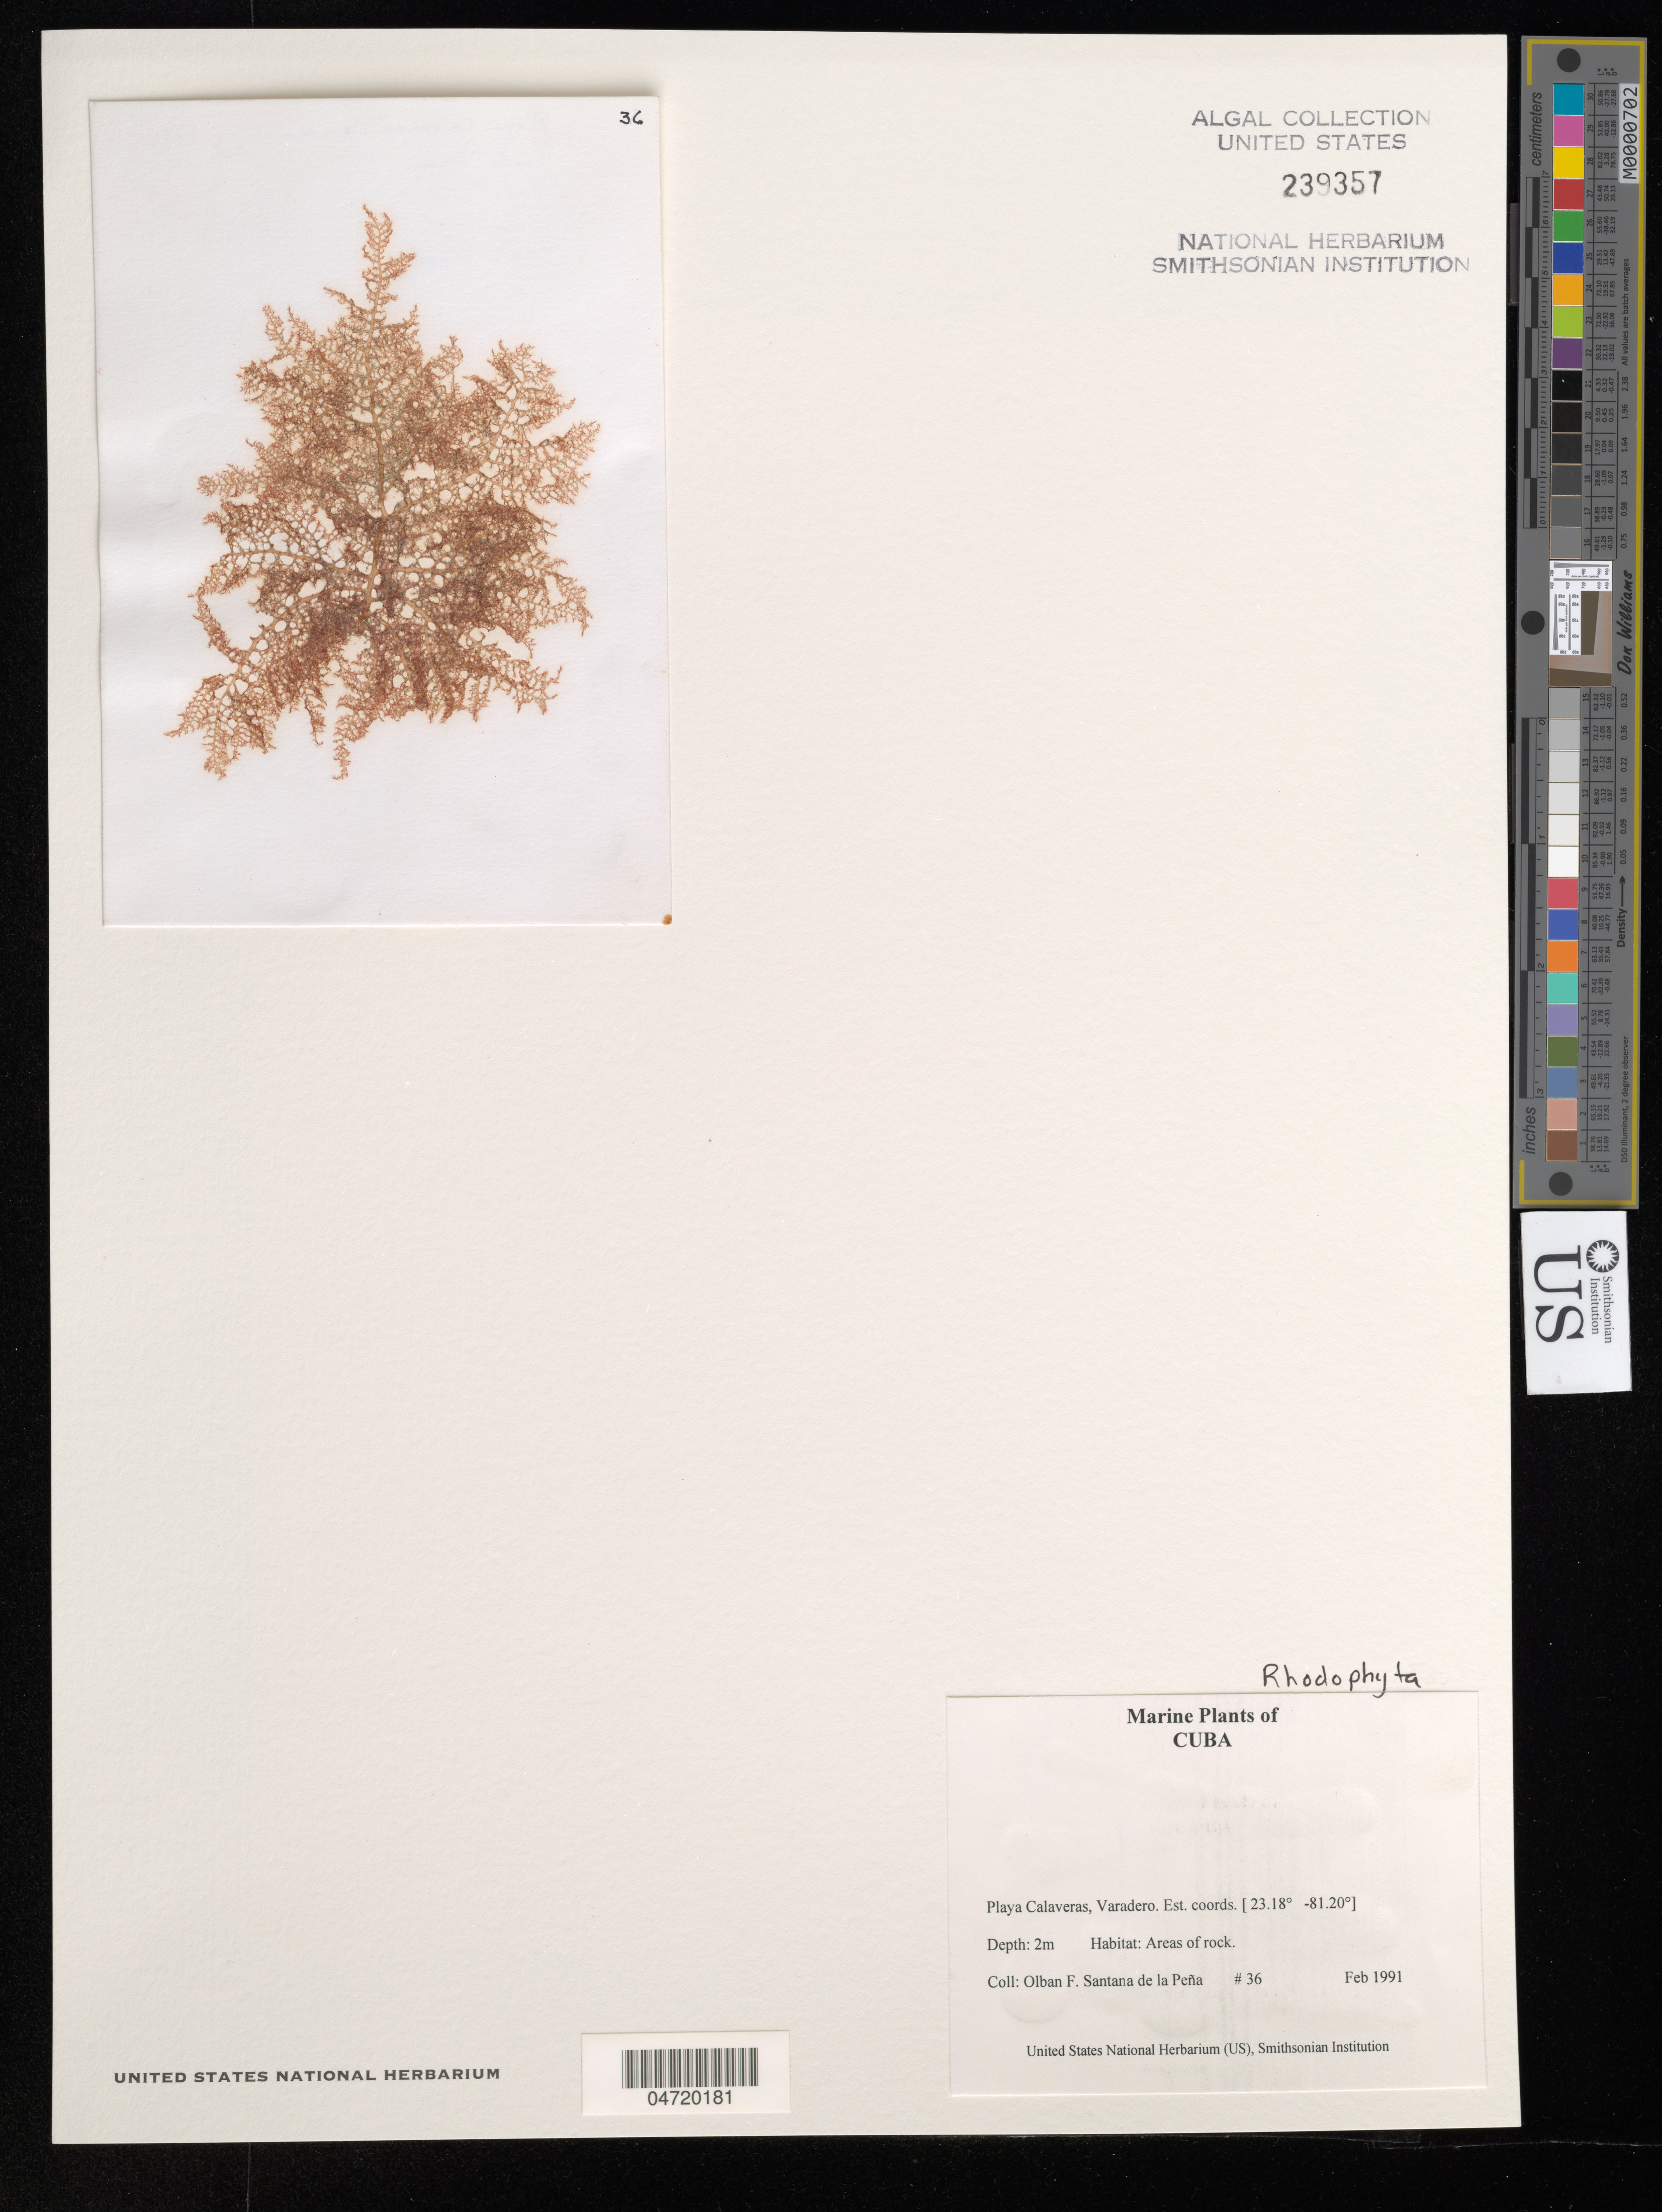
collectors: O. Santana de la Peña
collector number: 36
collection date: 1991-02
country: Cuba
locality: Playa Calaveras, Varadero.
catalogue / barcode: US 239357